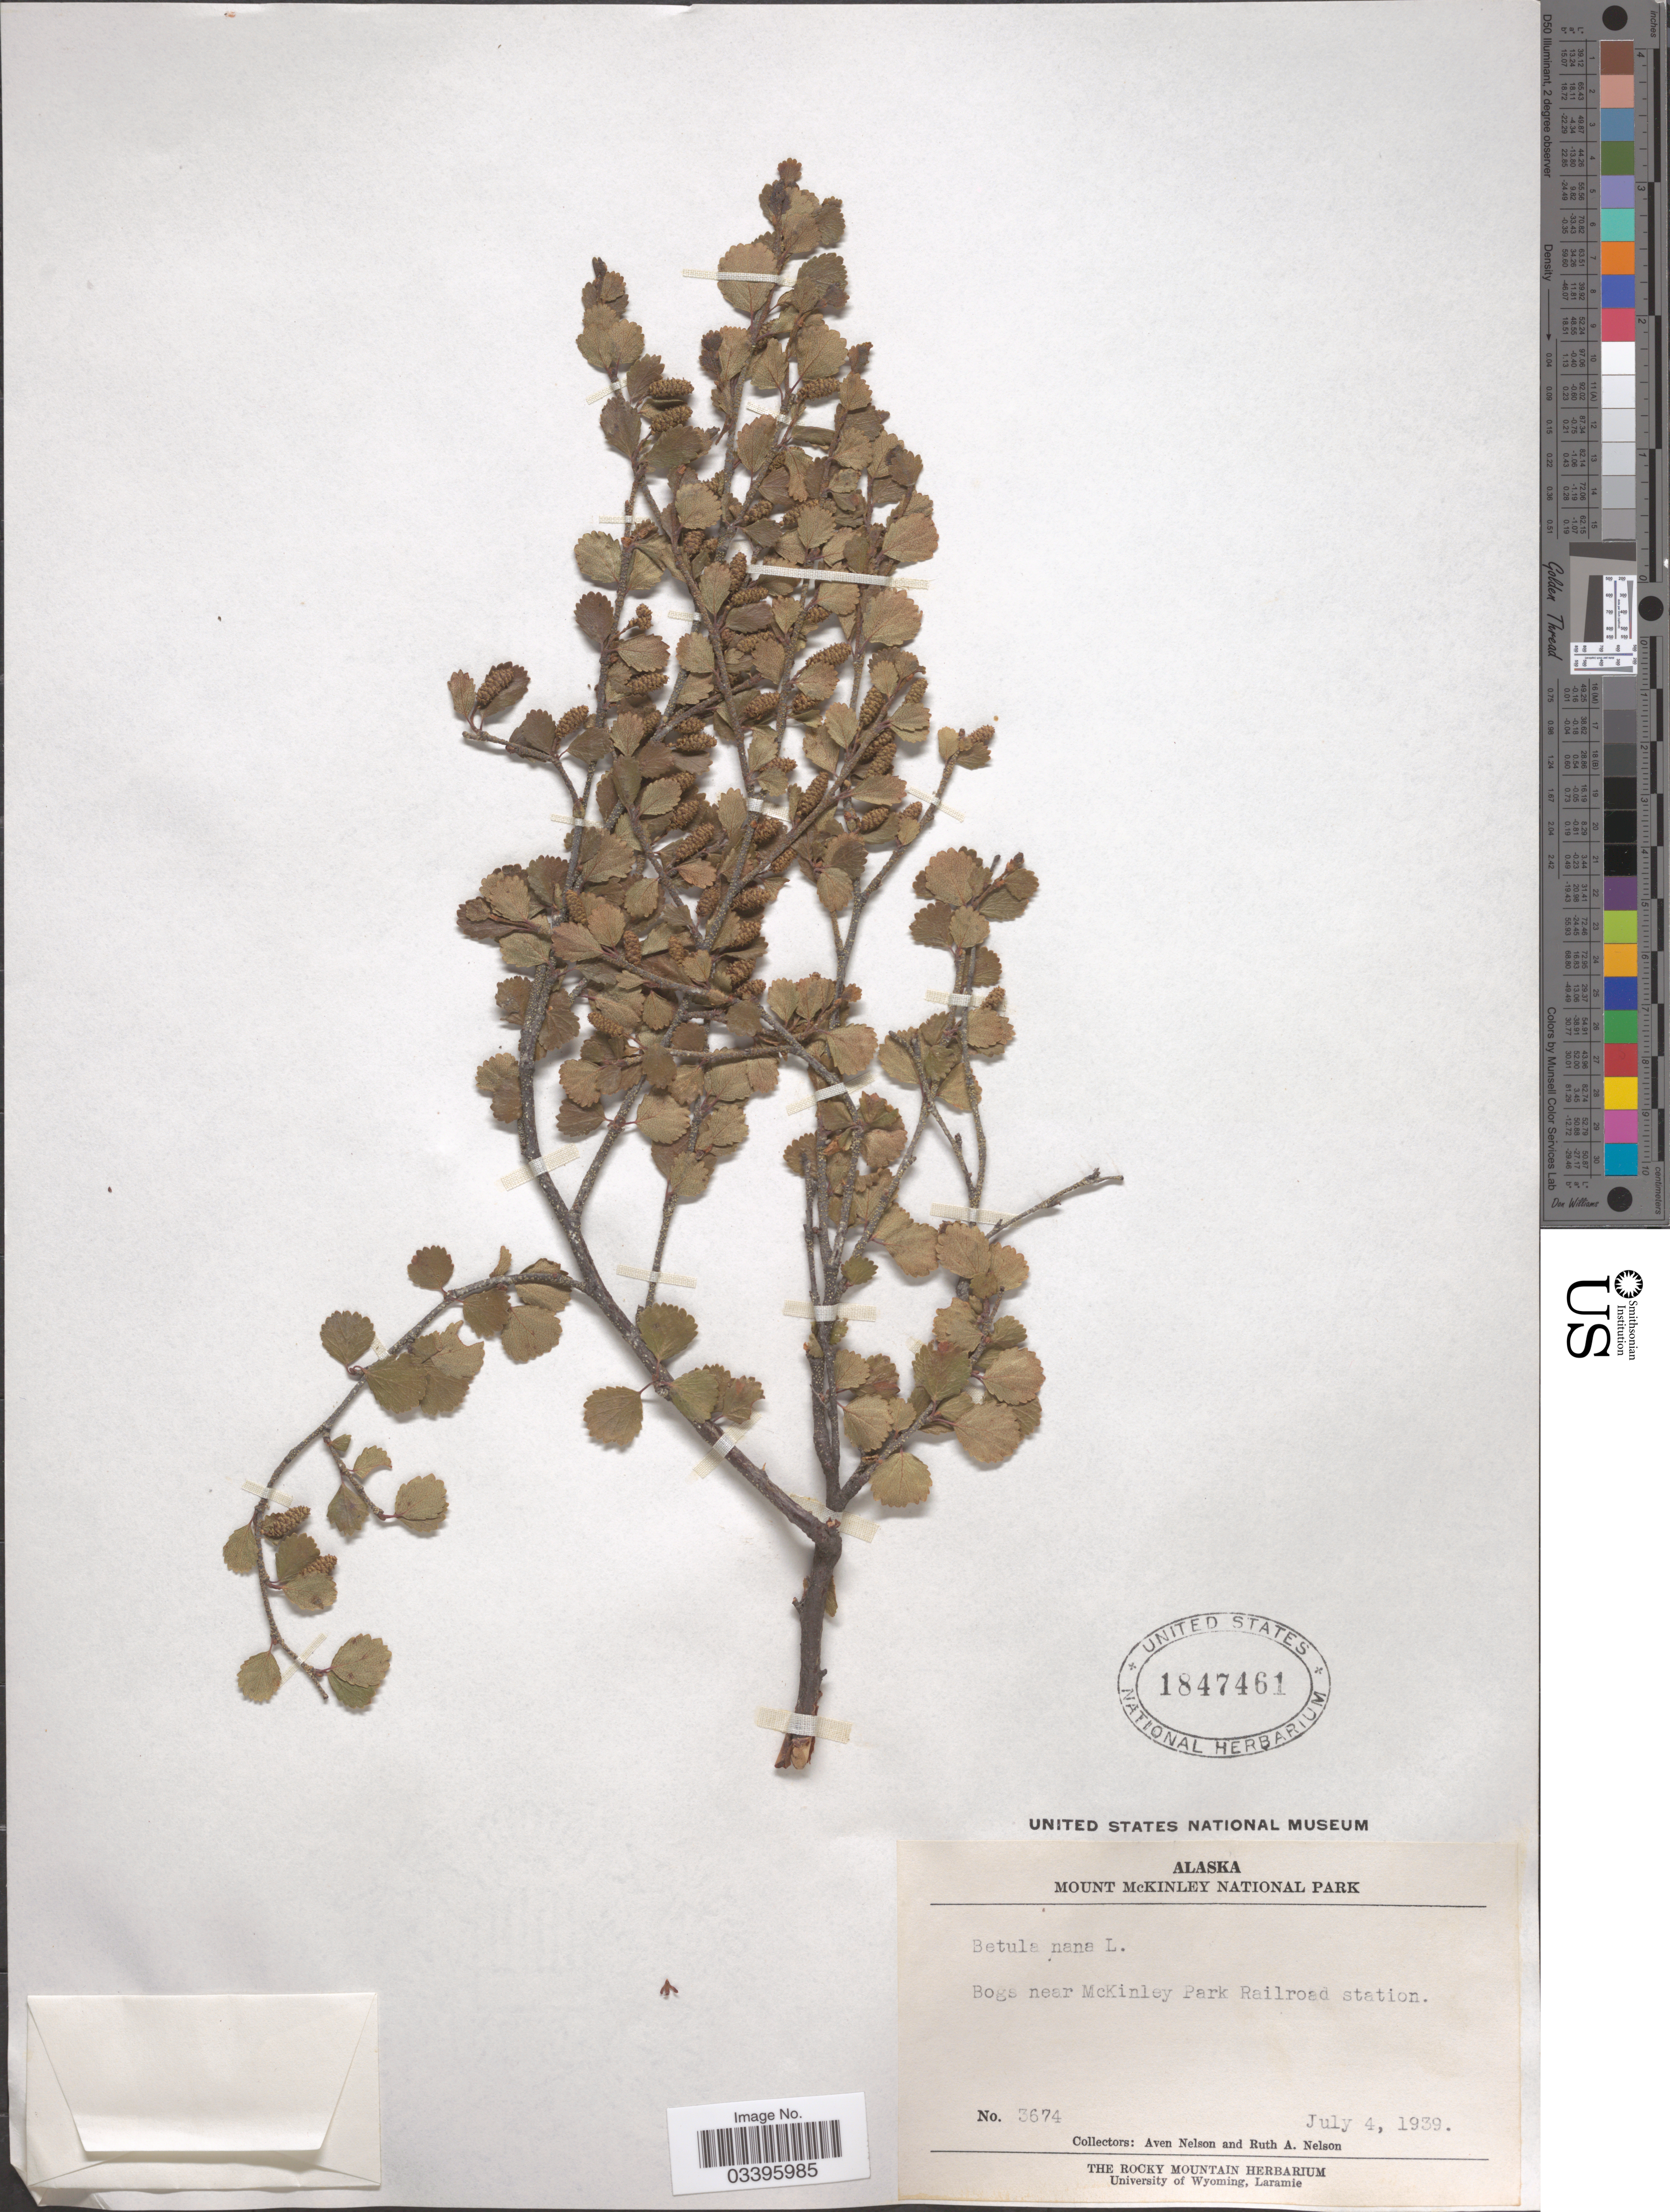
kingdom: Plantae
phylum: Tracheophyta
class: Magnoliopsida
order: Fagales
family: Betulaceae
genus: Betula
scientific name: Betula nana subsp. exilis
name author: L.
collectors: A. Nelson & R. A. Nelson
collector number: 3674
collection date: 1939-07-04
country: United States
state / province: Alaska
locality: Mount McKinley National Park. Bogs near McKinley Park Railroad station.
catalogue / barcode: US 1847461